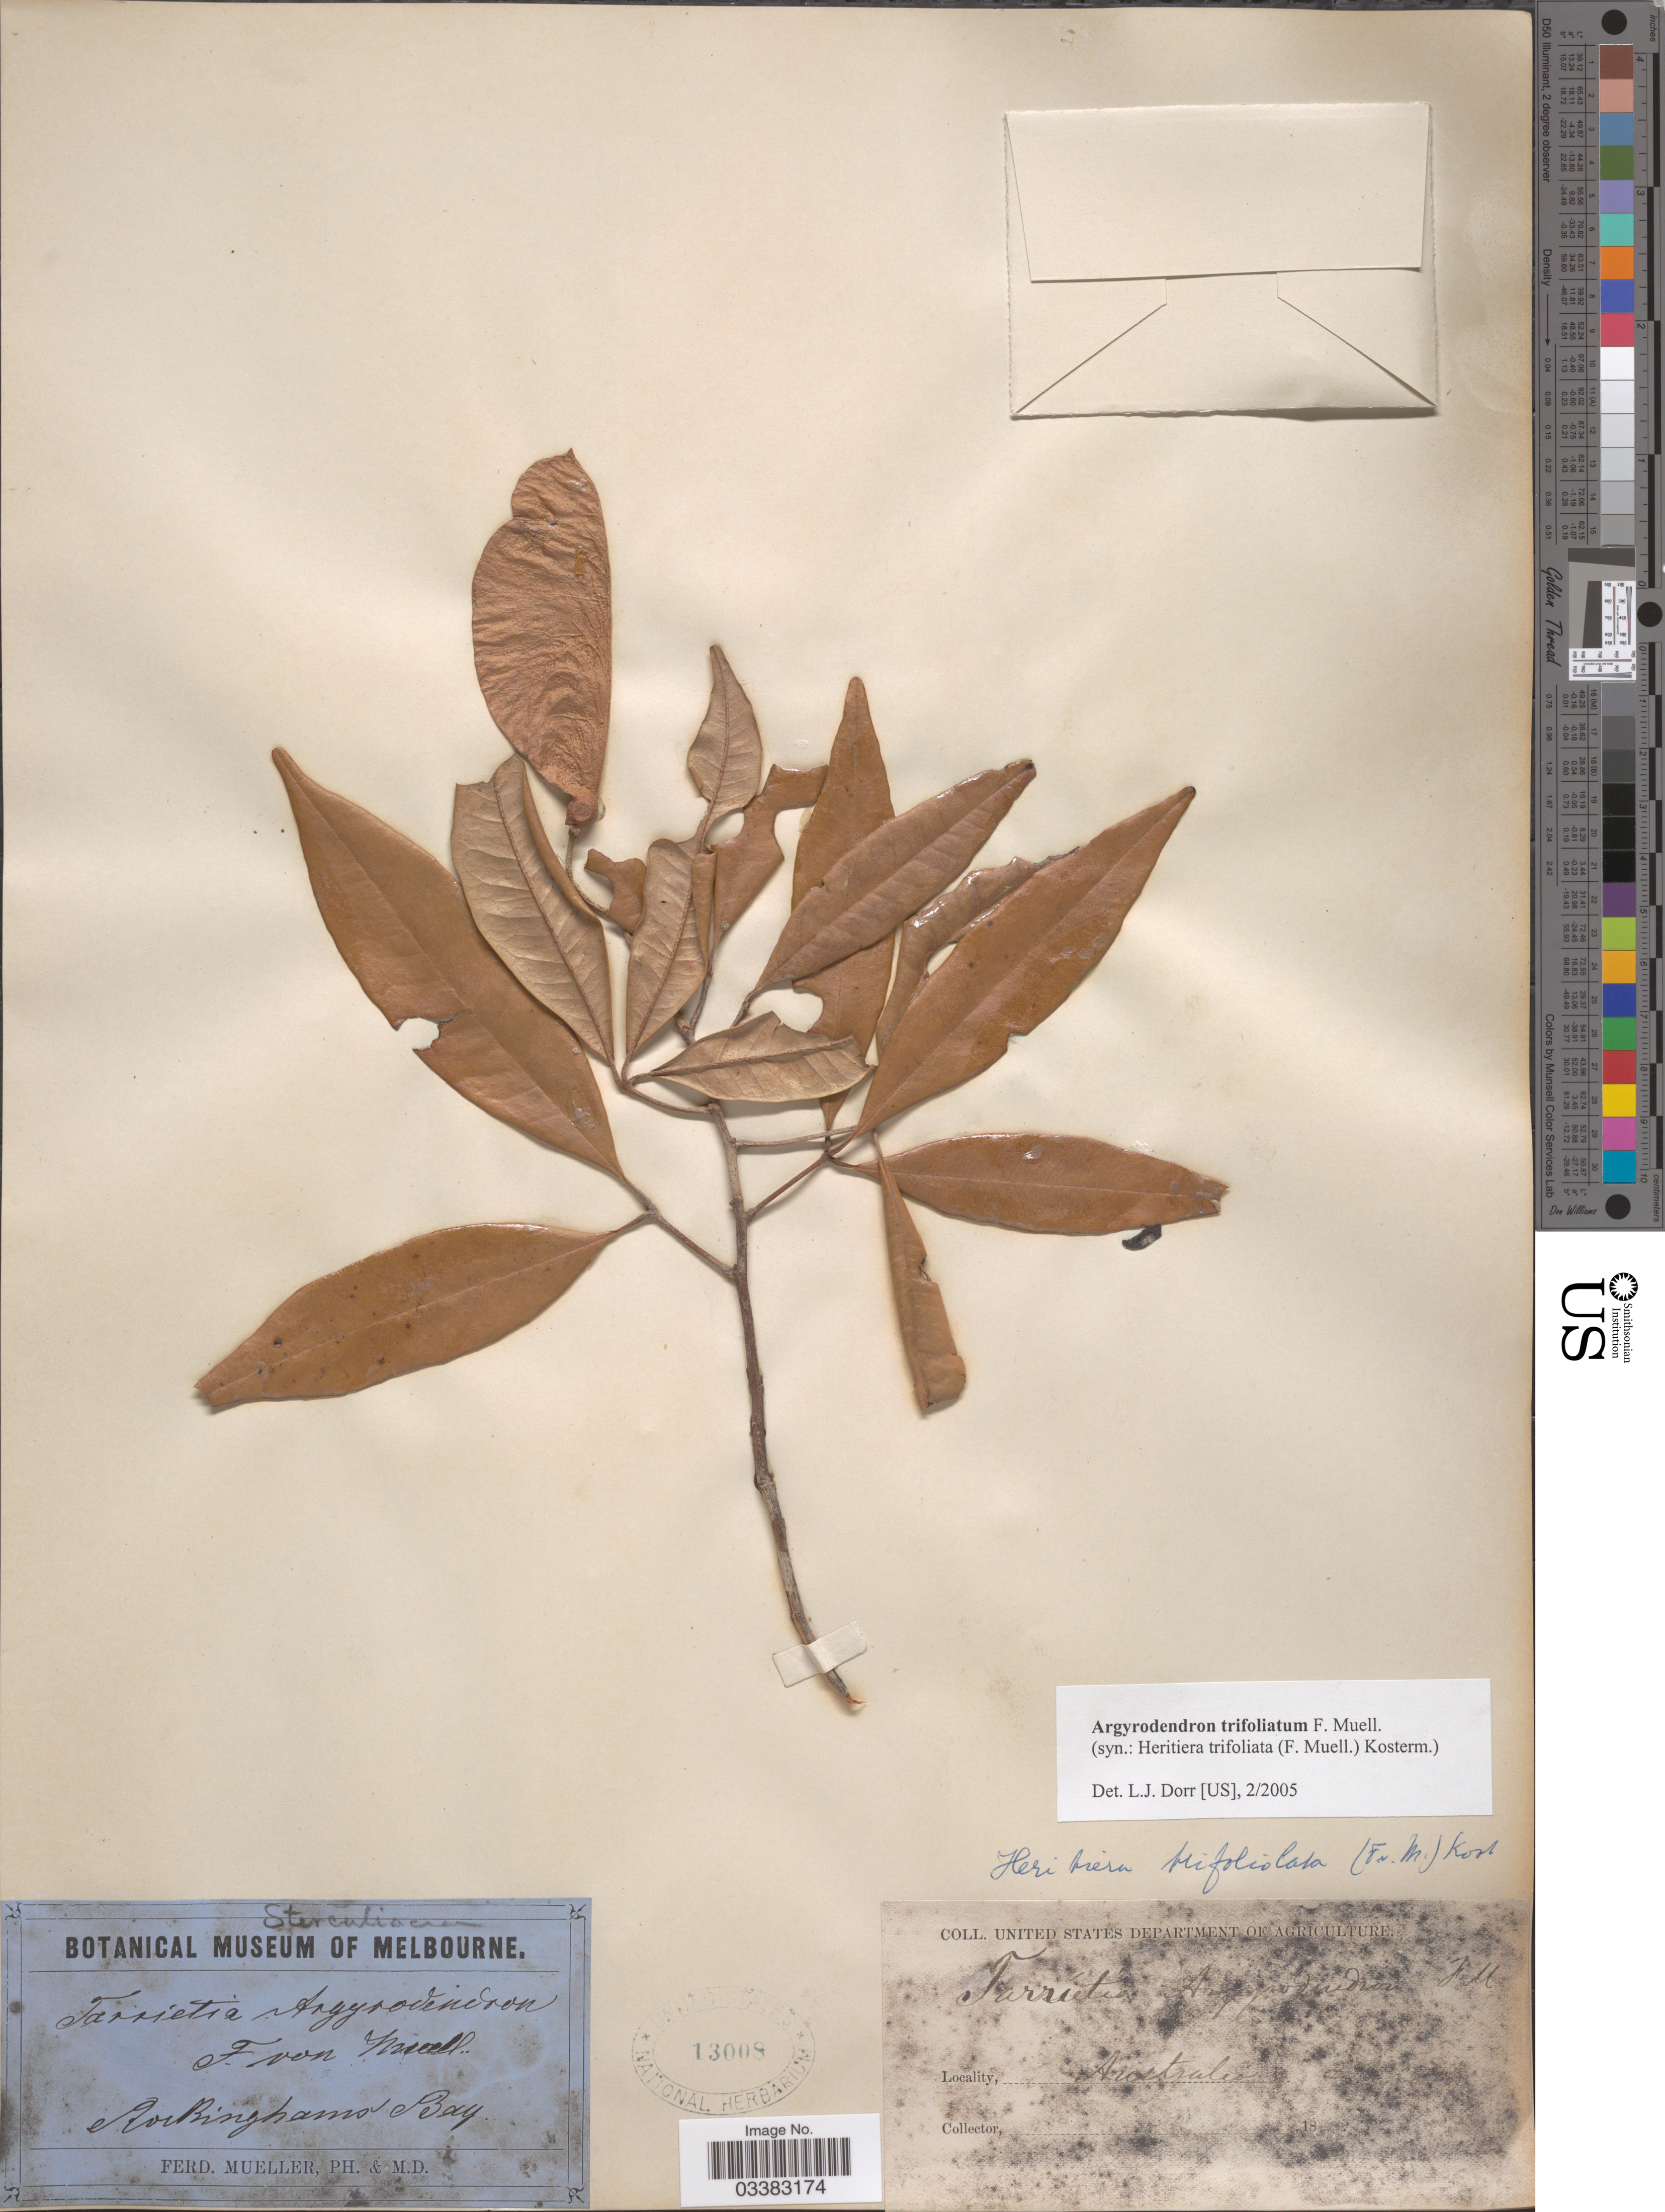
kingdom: Plantae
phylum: Tracheophyta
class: Magnoliopsida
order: Malvales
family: Malvaceae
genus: Argyrodendron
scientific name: Argyrodendron trifoliolatum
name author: F. Muell.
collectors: F. Mueller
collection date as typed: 18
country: Australia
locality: Rockingham Bay.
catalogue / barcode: US 13008